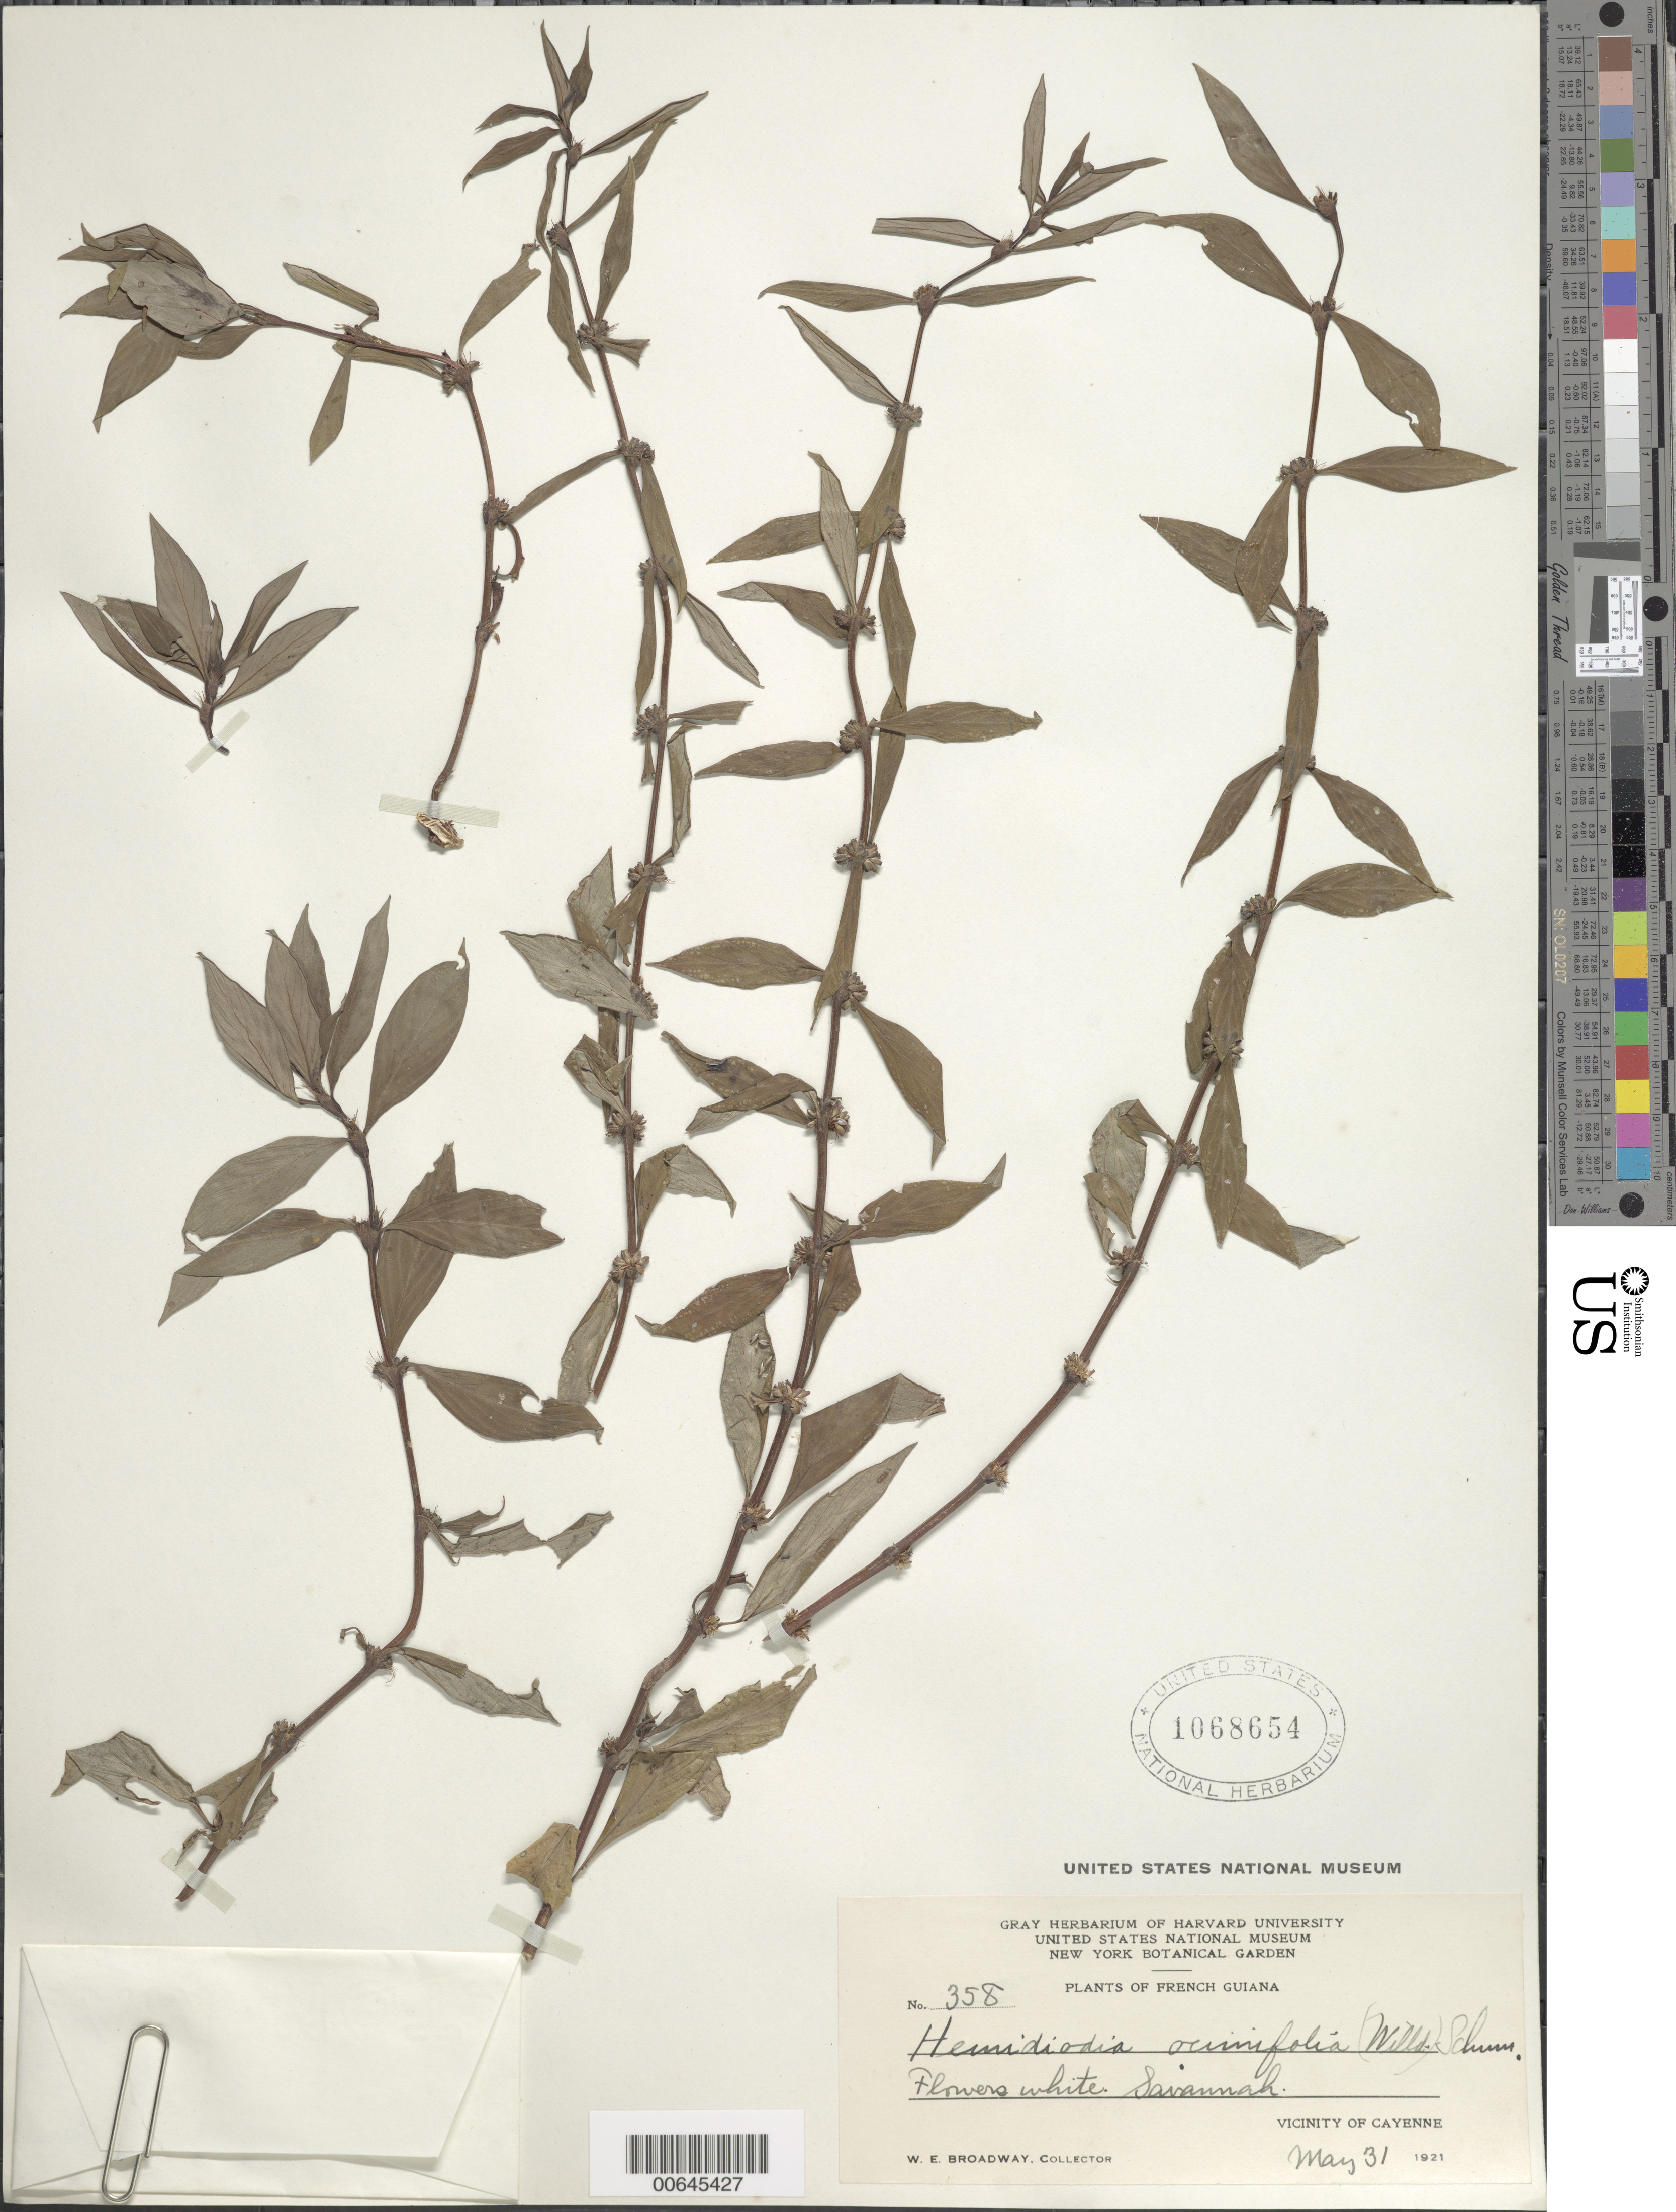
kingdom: Plantae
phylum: Tracheophyta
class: Magnoliopsida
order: Gentianales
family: Rubiaceae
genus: Hemidiodia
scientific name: Hemidiodia ocymifolia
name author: (Willd. ex Roem. & Schult.) K. Schum.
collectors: W. E. Broadway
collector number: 358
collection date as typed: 31-May-21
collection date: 1921-05-31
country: French Guiana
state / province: Cayenne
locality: Cayenne, vic.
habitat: Savanna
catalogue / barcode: US 1068654